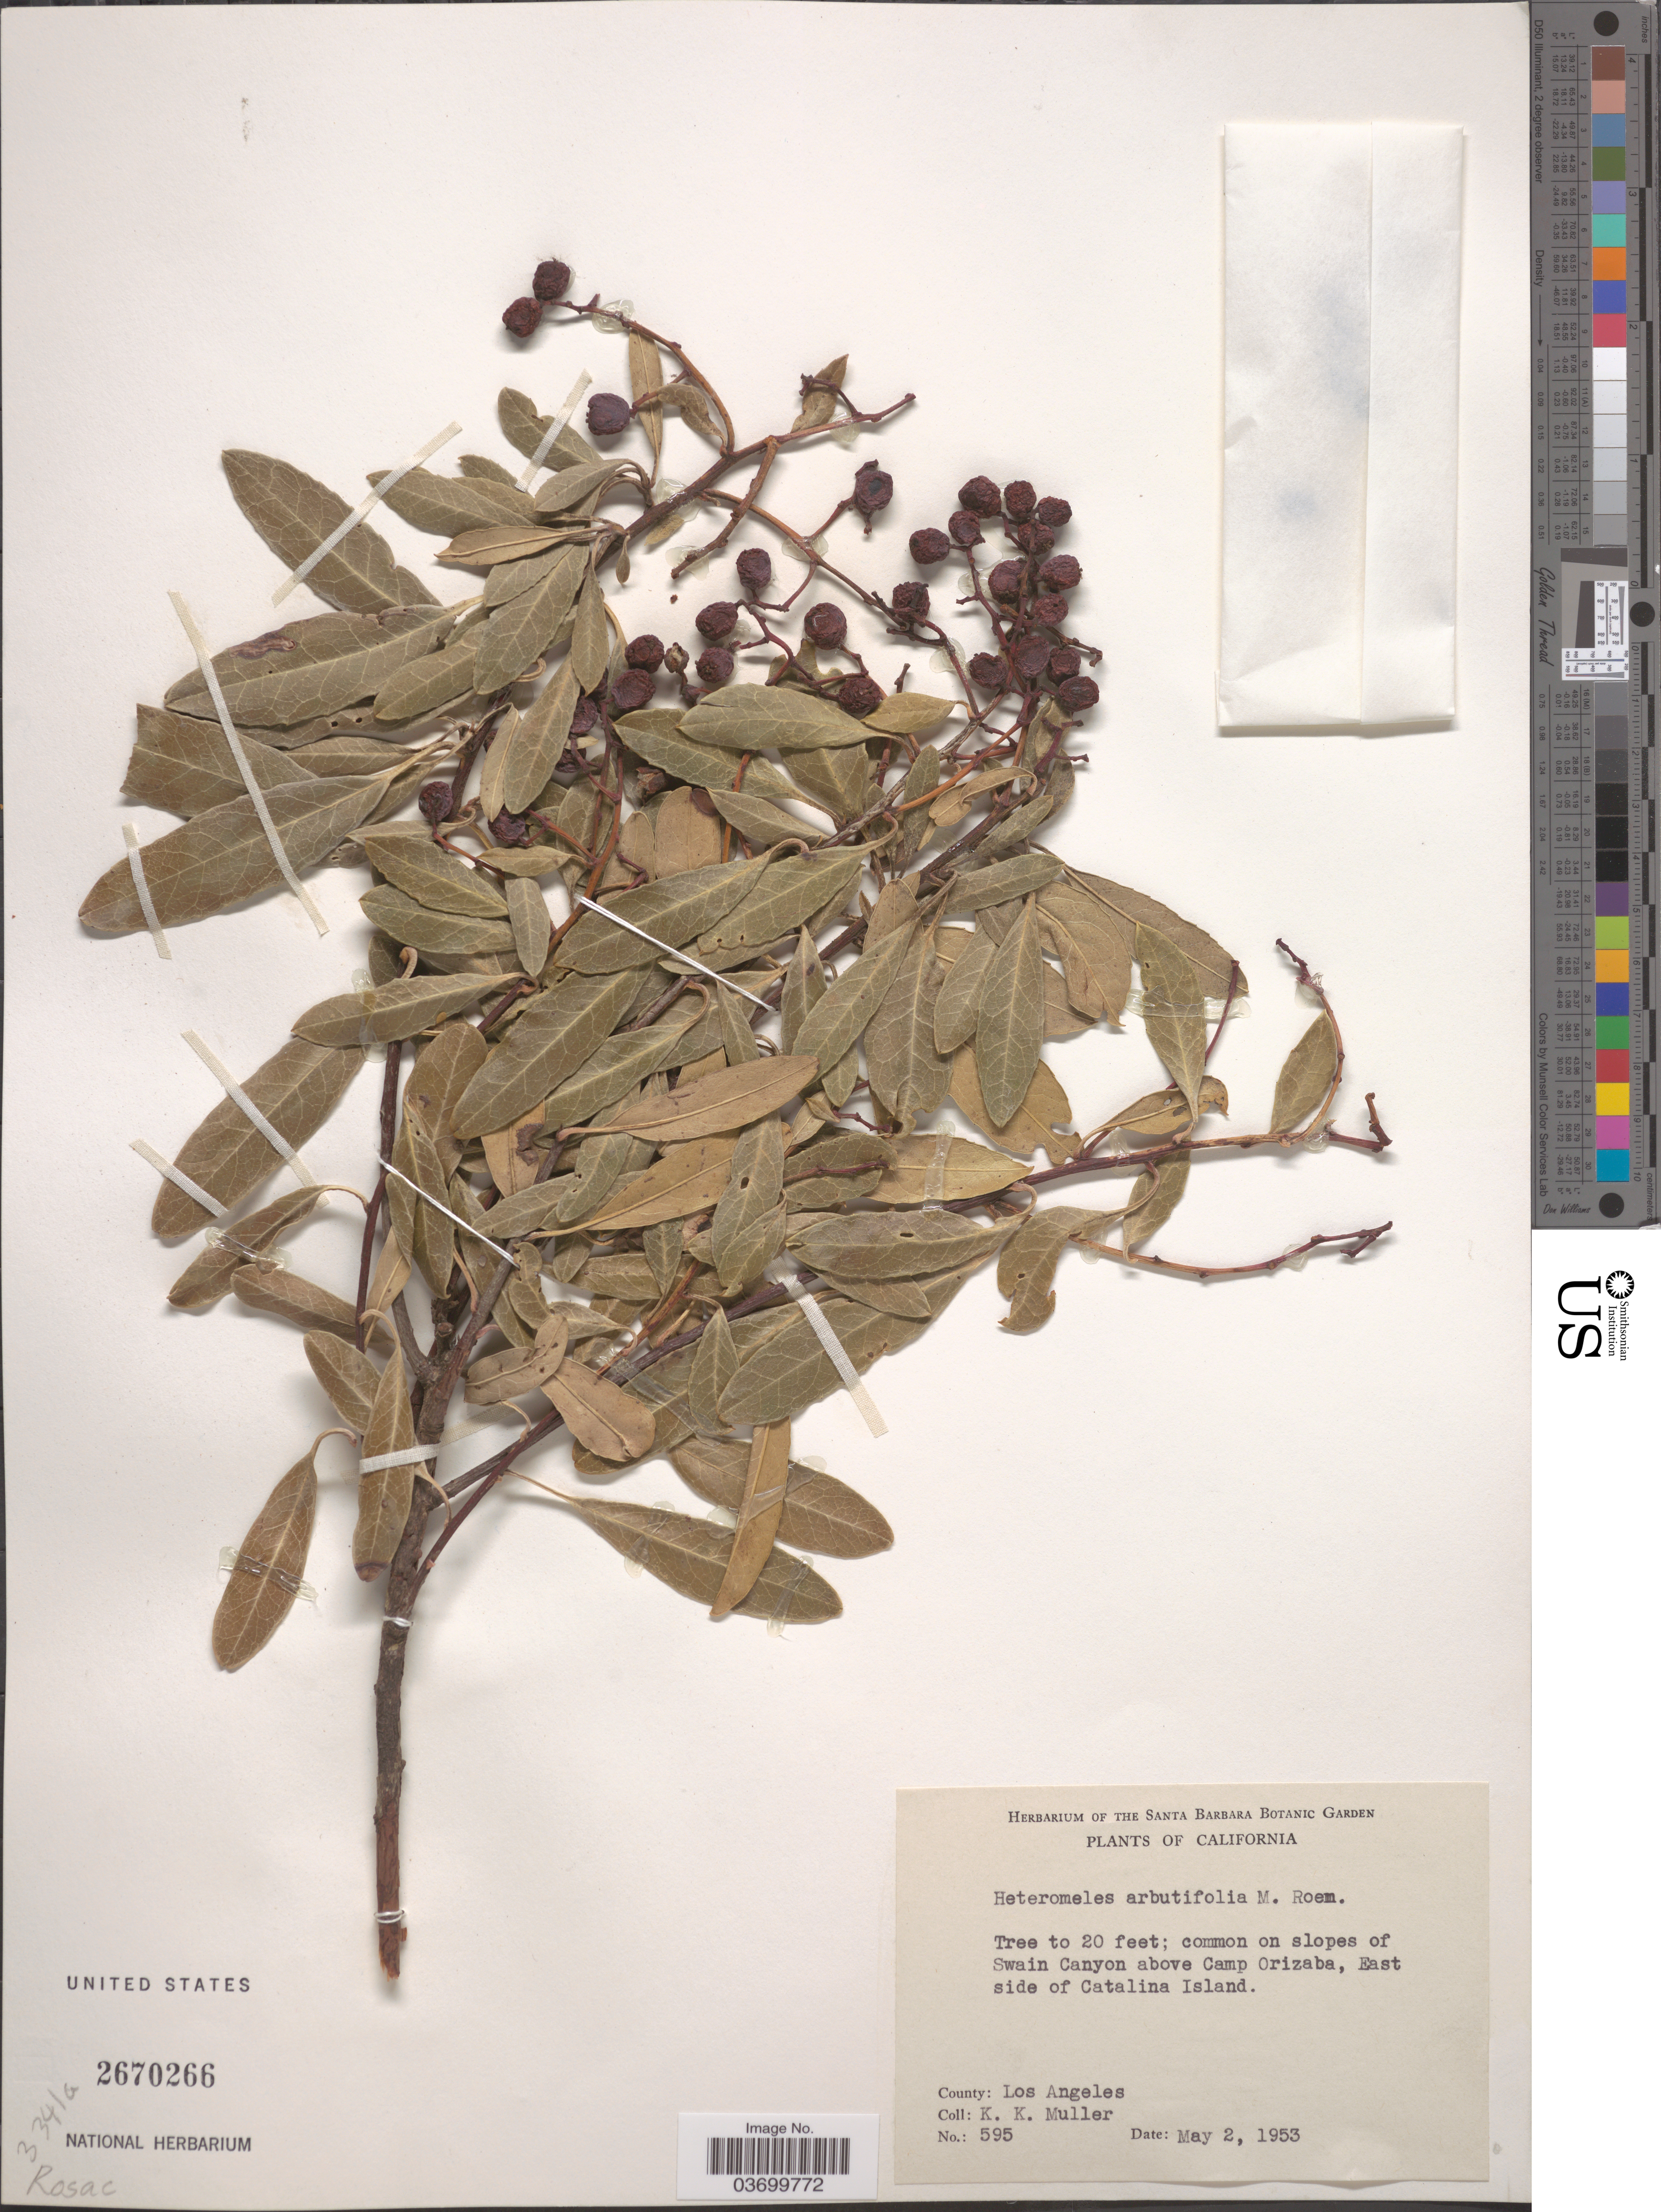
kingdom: Plantae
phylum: Tracheophyta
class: Magnoliopsida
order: Rosales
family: Rosaceae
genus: Heteromeles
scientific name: Heteromeles arbutifolia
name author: (Lindl.) Roemer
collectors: K. Muller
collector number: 595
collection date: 1953-05-02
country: United States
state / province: California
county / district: Los Angeles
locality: On slopes of Swain Canyon above Camp Orizaba, East side of Catalina Island. County: Los Angeles.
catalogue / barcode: US 2670266